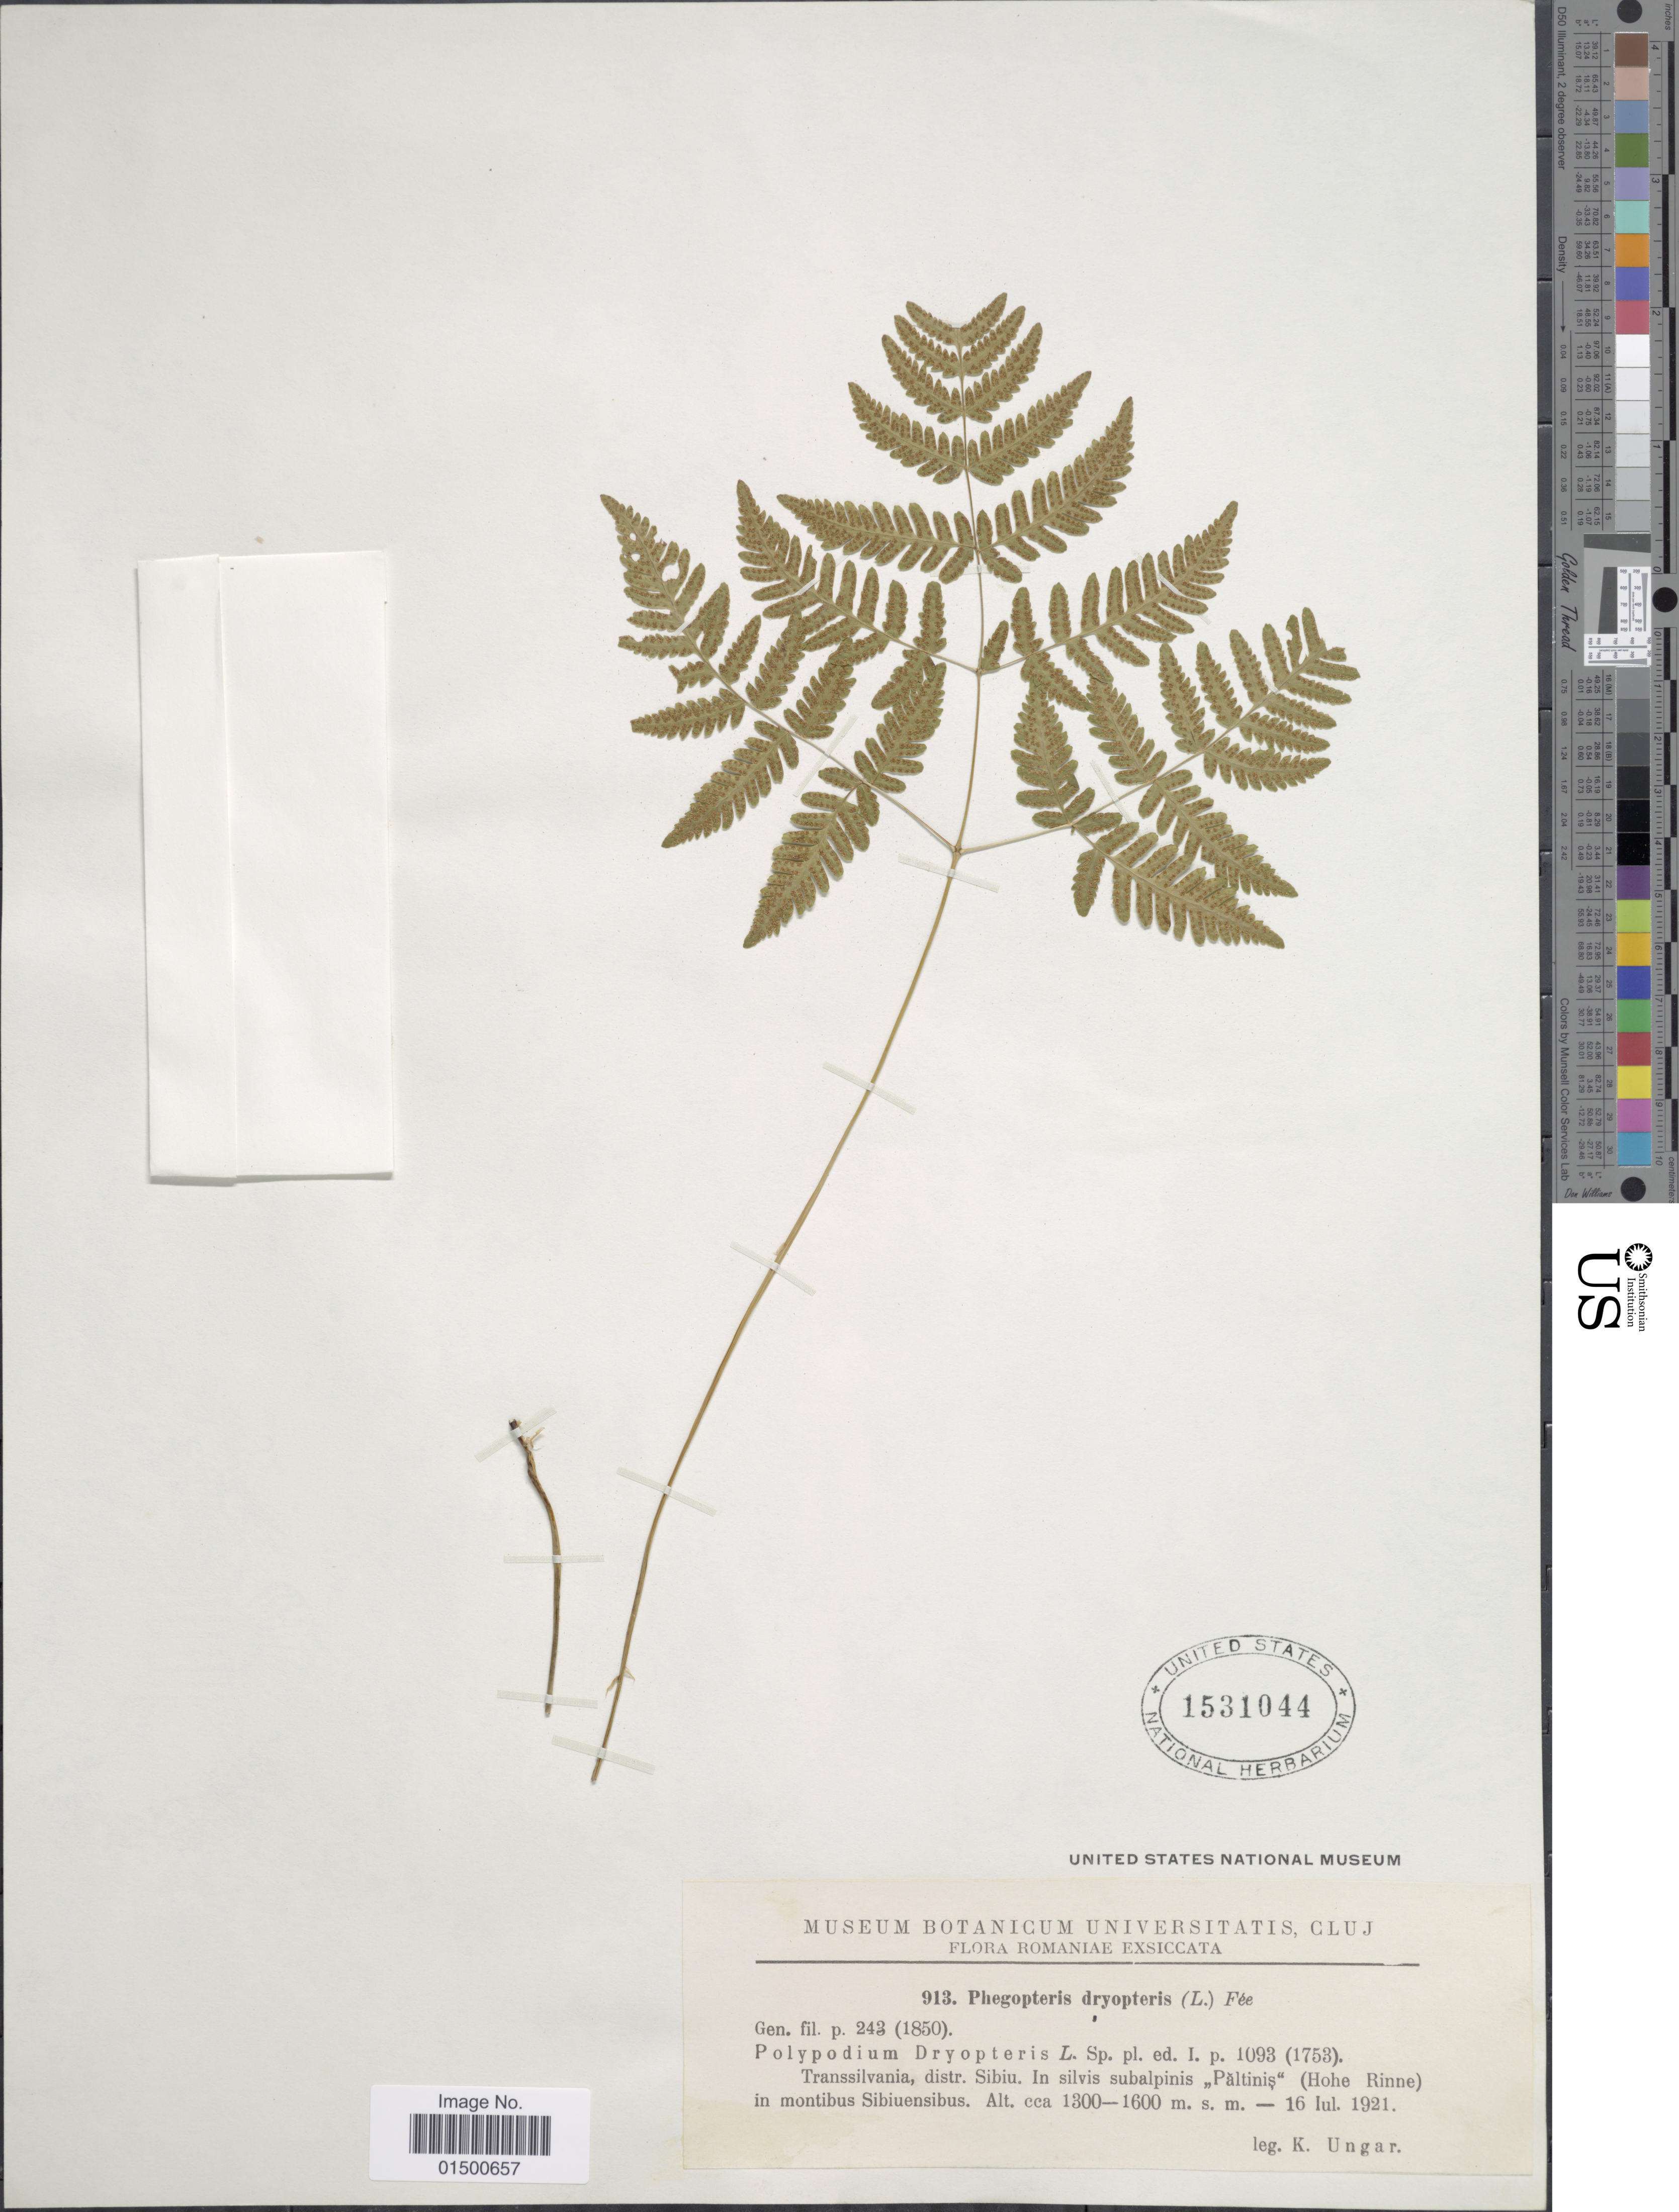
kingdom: Plantae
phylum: Tracheophyta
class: Polypodiopsida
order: Polypodiales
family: Cystopteridaceae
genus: Gymnocarpium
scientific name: Gymnocarpium disjunctum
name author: (Rupr.) Ching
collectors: K. Ungar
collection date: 1921-07-16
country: Romania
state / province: Sibiu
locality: Transsilvania, distr. Sibiu, in silvis subalpinis Paltinis (Hohe Rinne) in montibus Sibiuensibus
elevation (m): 1300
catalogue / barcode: US 1531044